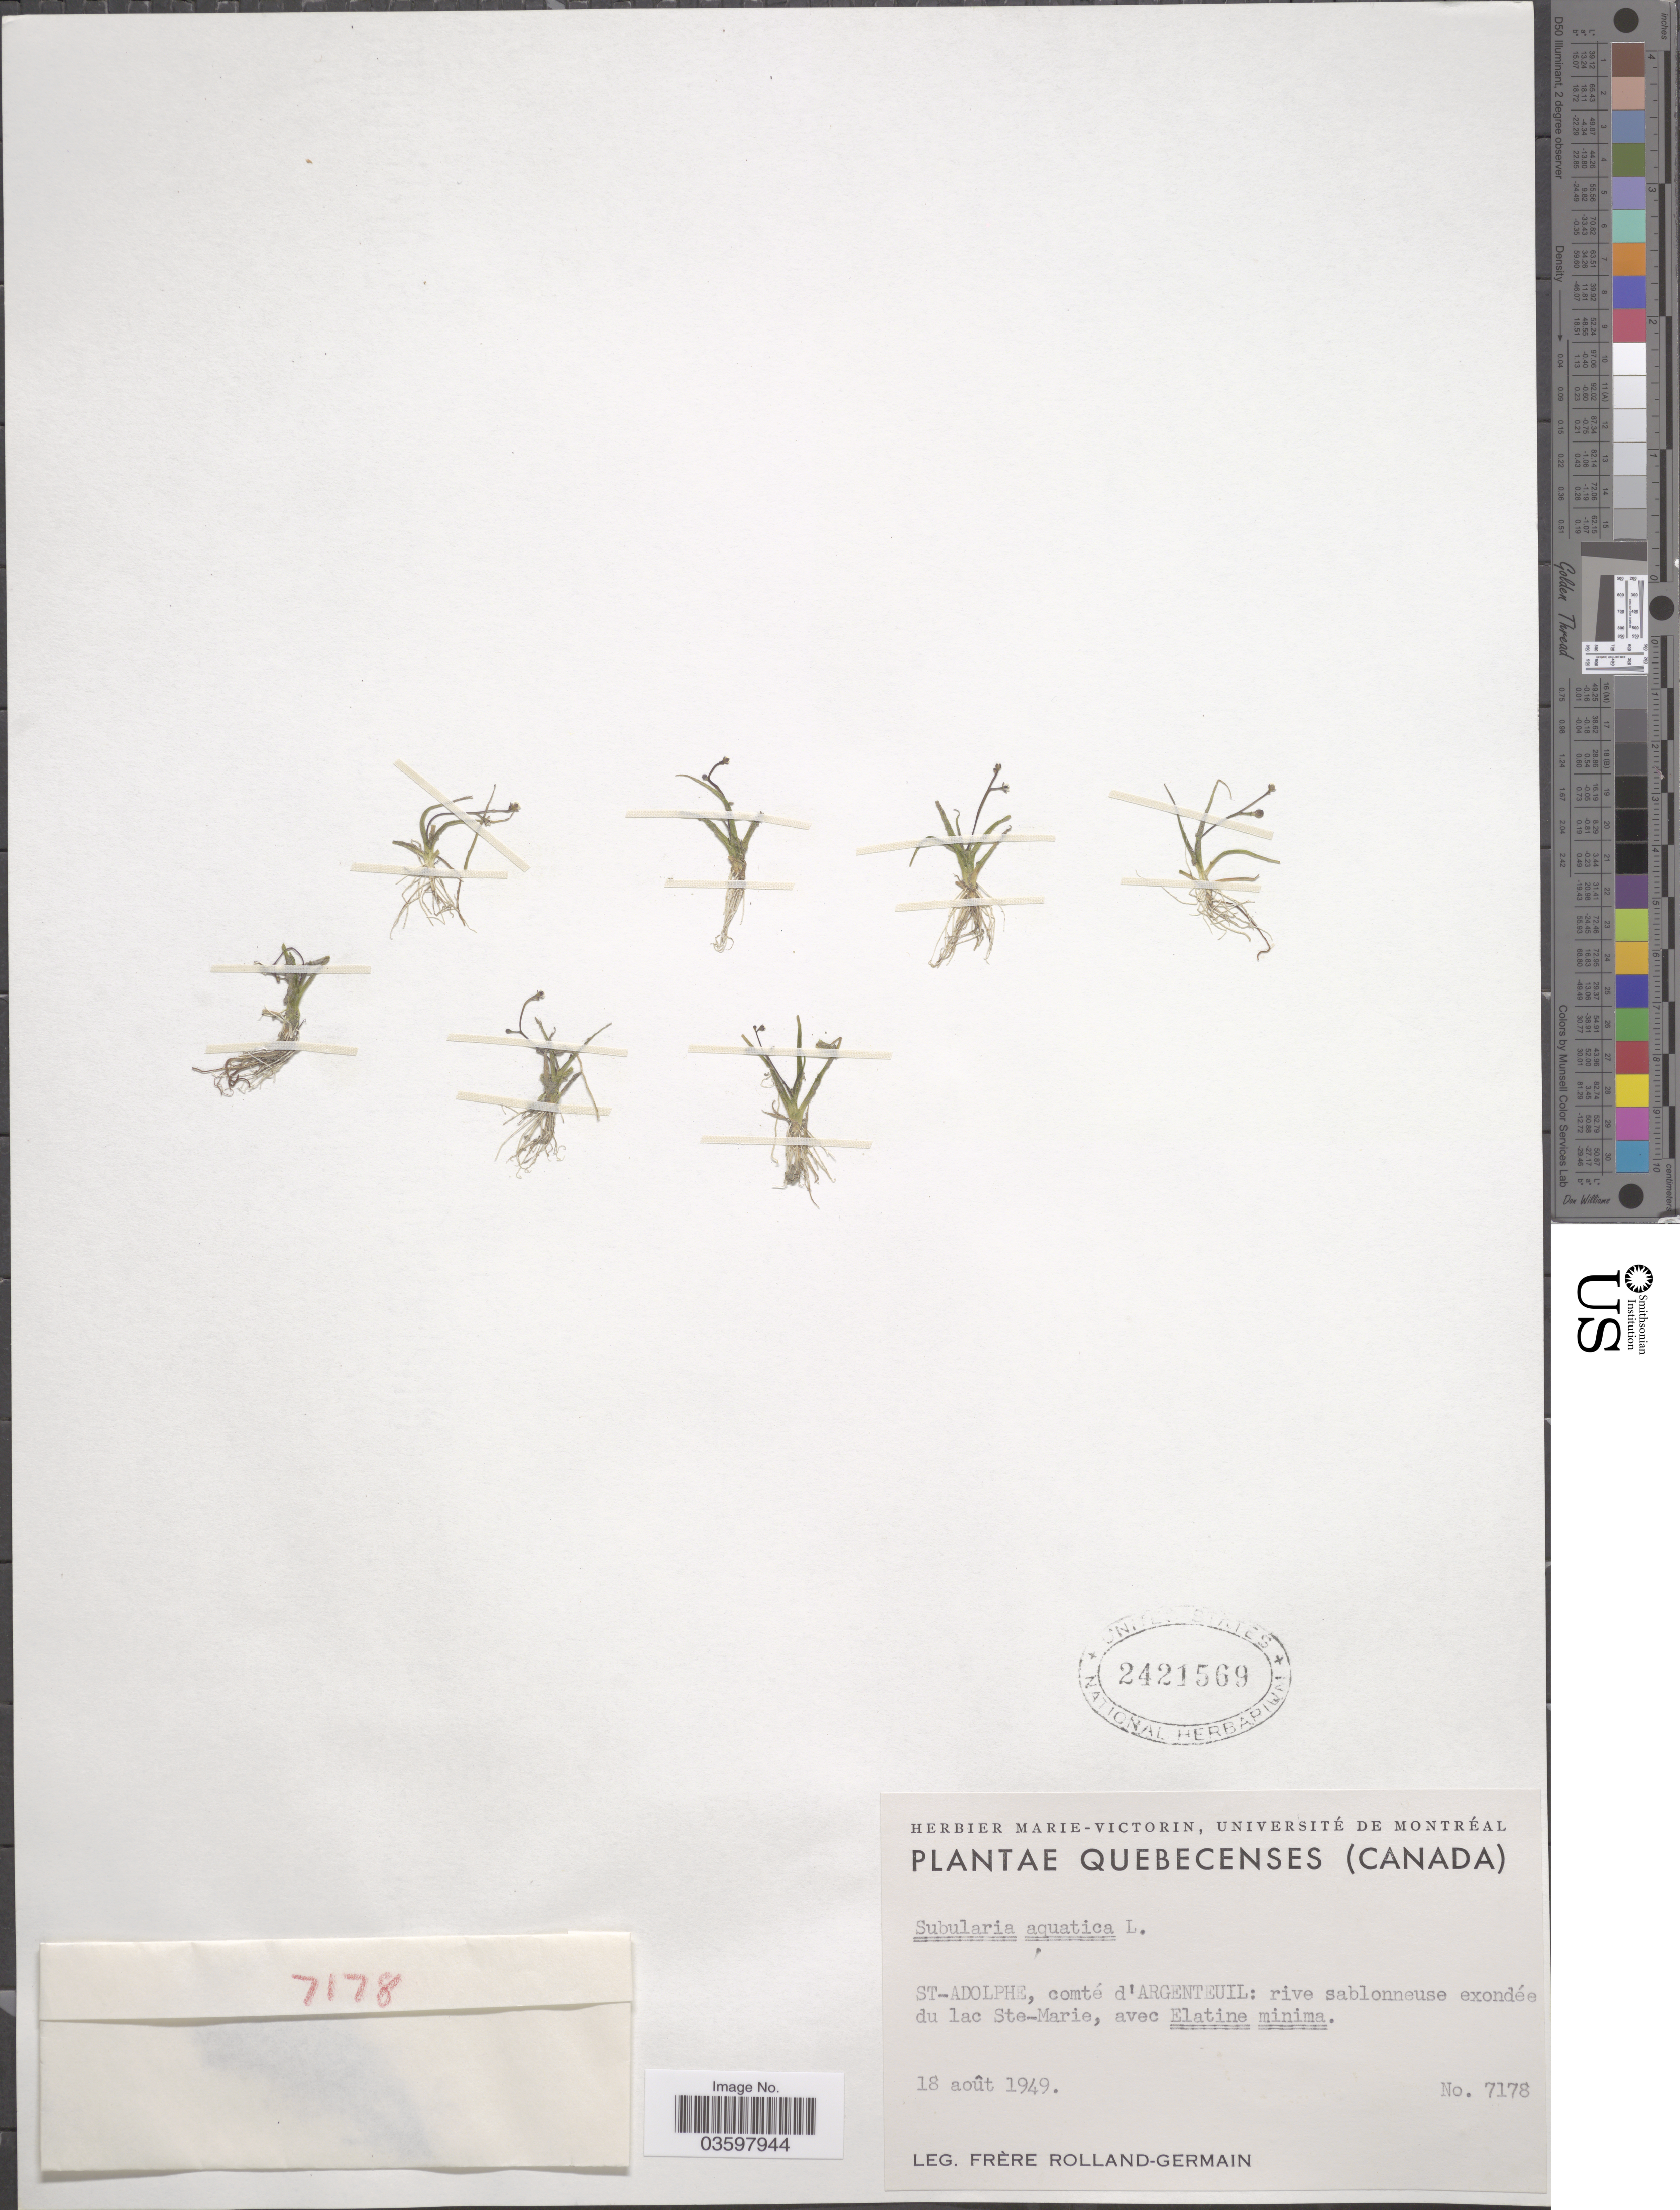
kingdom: Plantae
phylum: Tracheophyta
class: Magnoliopsida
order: Brassicales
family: Brassicaceae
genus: Subularia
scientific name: Subularia aquatica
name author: L.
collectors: Rolland-Germain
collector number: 7178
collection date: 1949-08-18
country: Canada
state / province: Quebec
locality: St-Adolphe, comté d'Argenteuil: rive sablonneuse exondée du lac Ste-Marie.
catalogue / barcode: US 2421569